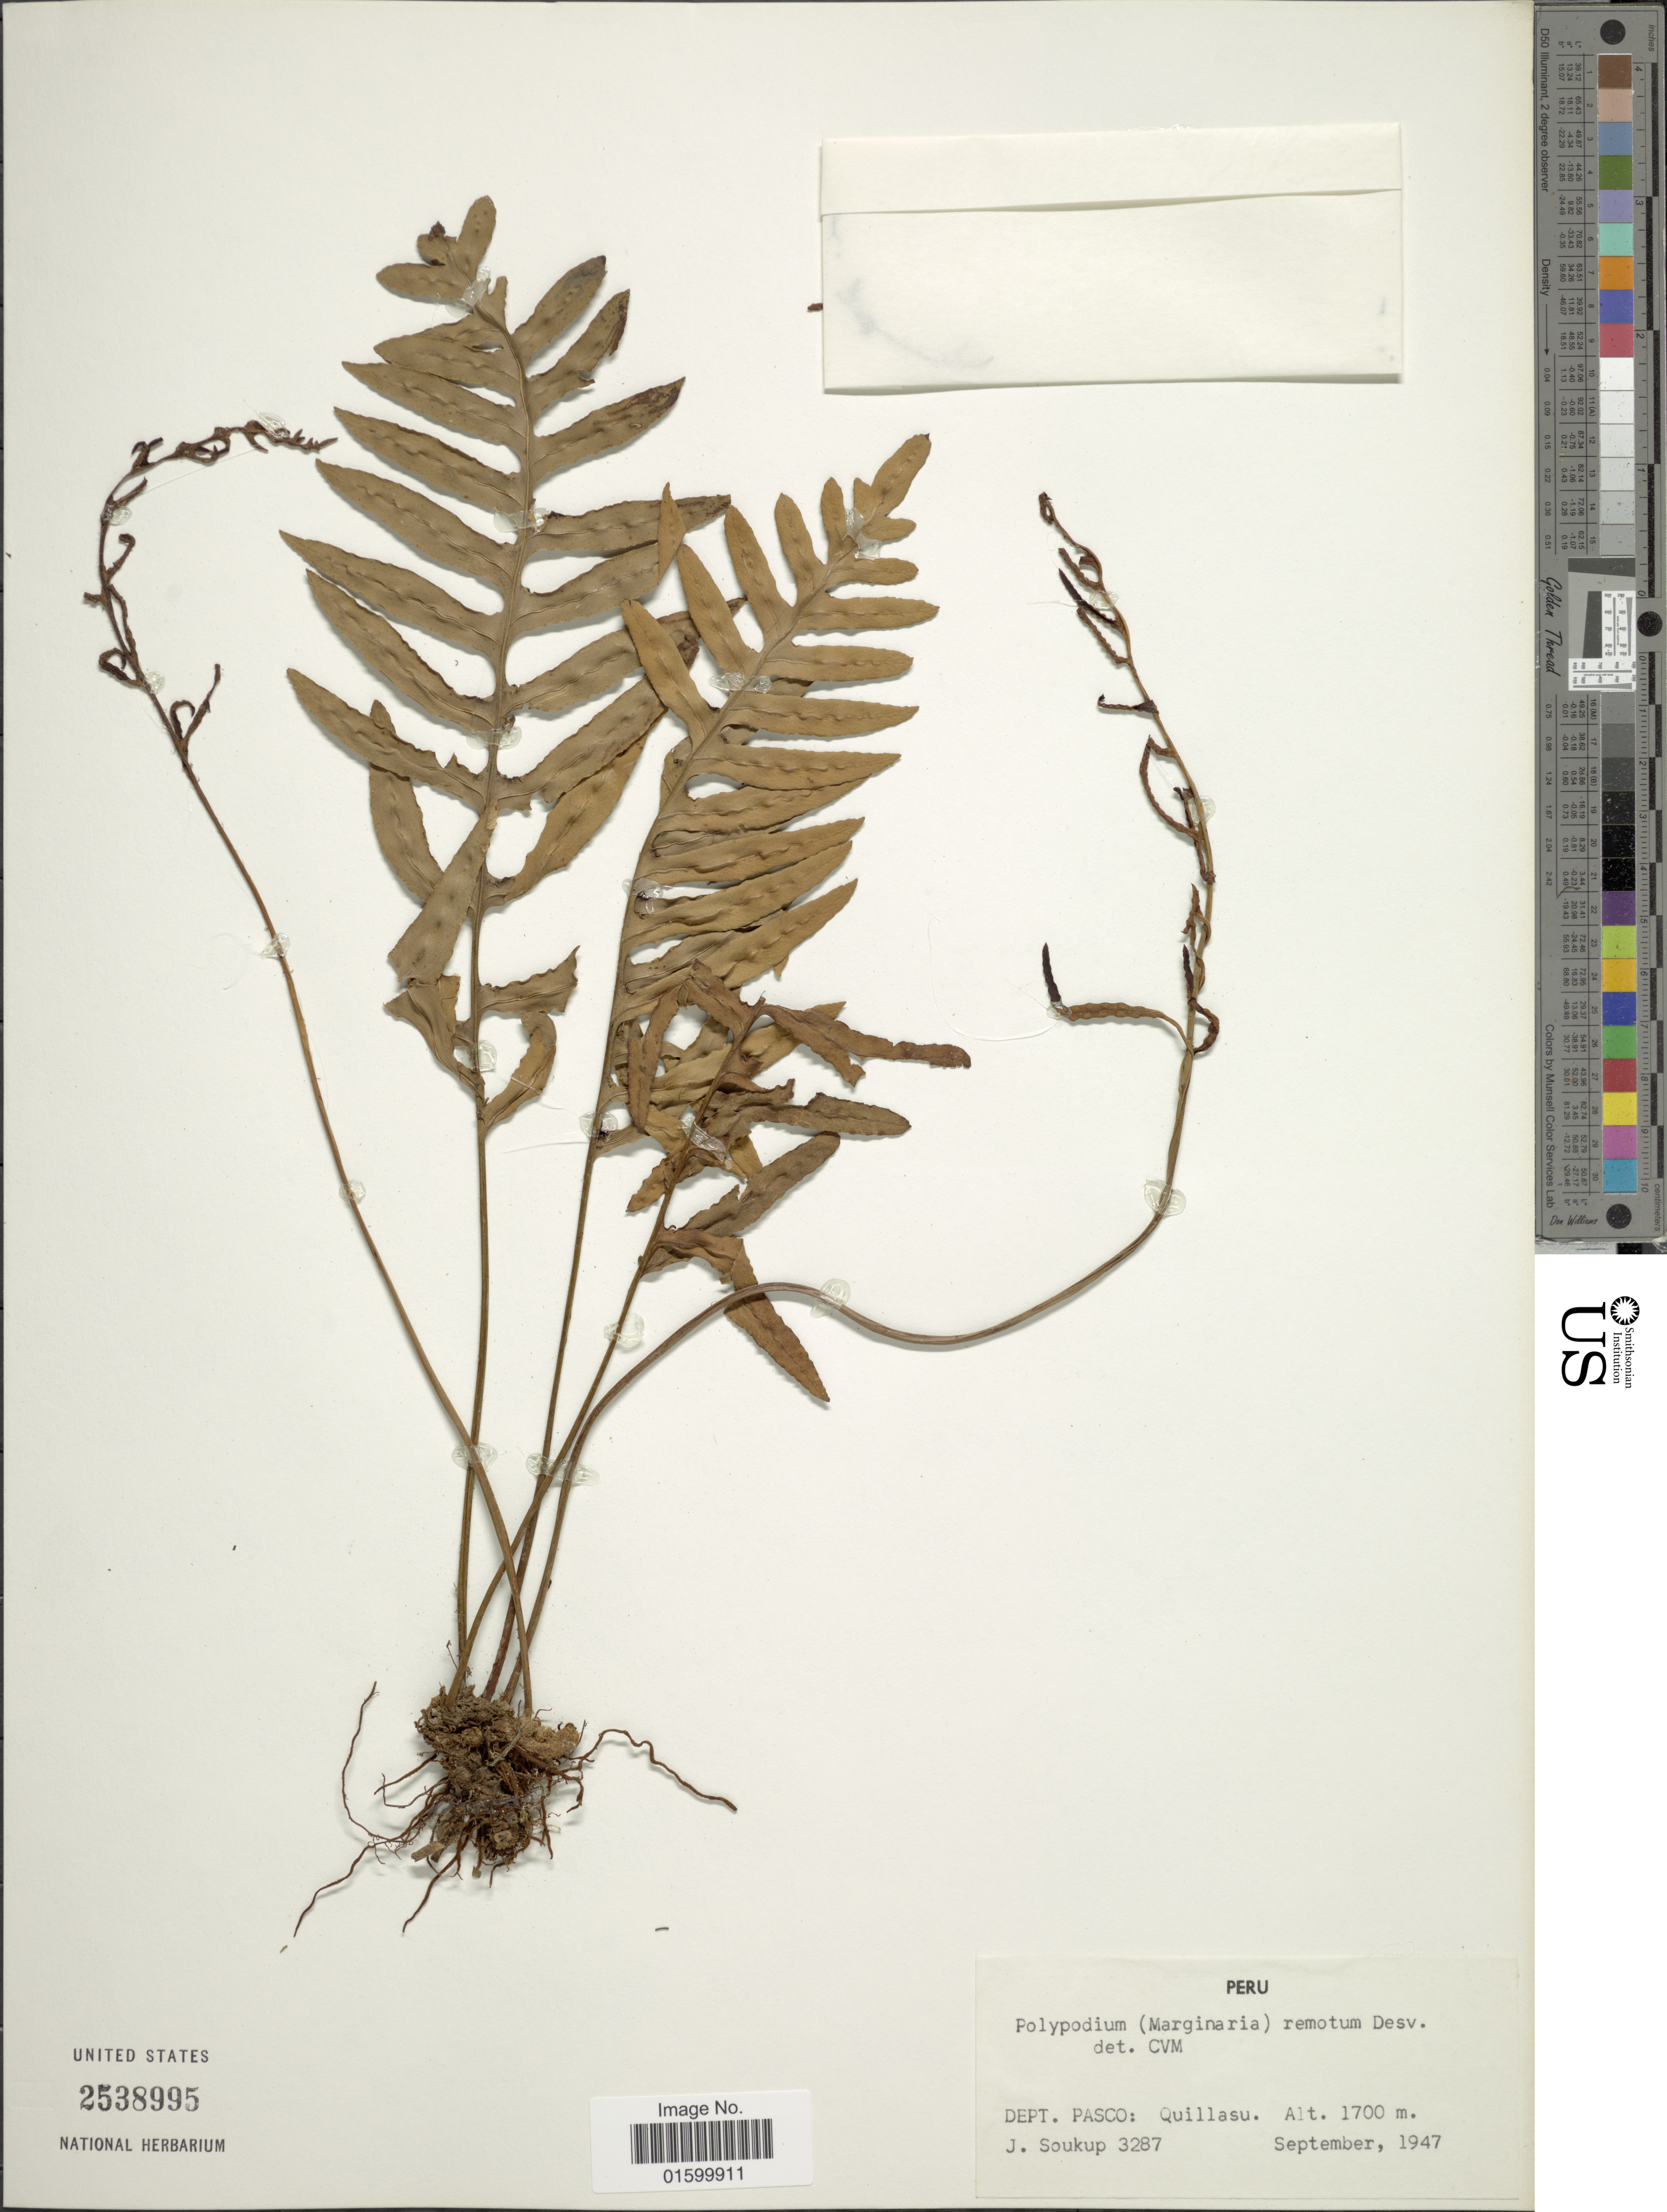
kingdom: Plantae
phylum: Tracheophyta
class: Polypodiopsida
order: Polypodiales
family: Polypodiaceae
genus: Pleopeltis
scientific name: Pleopeltis remota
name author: (Desv.) A.R. Sm.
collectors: J. Soukup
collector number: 3287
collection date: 1947-09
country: Peru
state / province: Pasco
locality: Dept. Pasco, Quillasu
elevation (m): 1700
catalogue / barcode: US 2538995